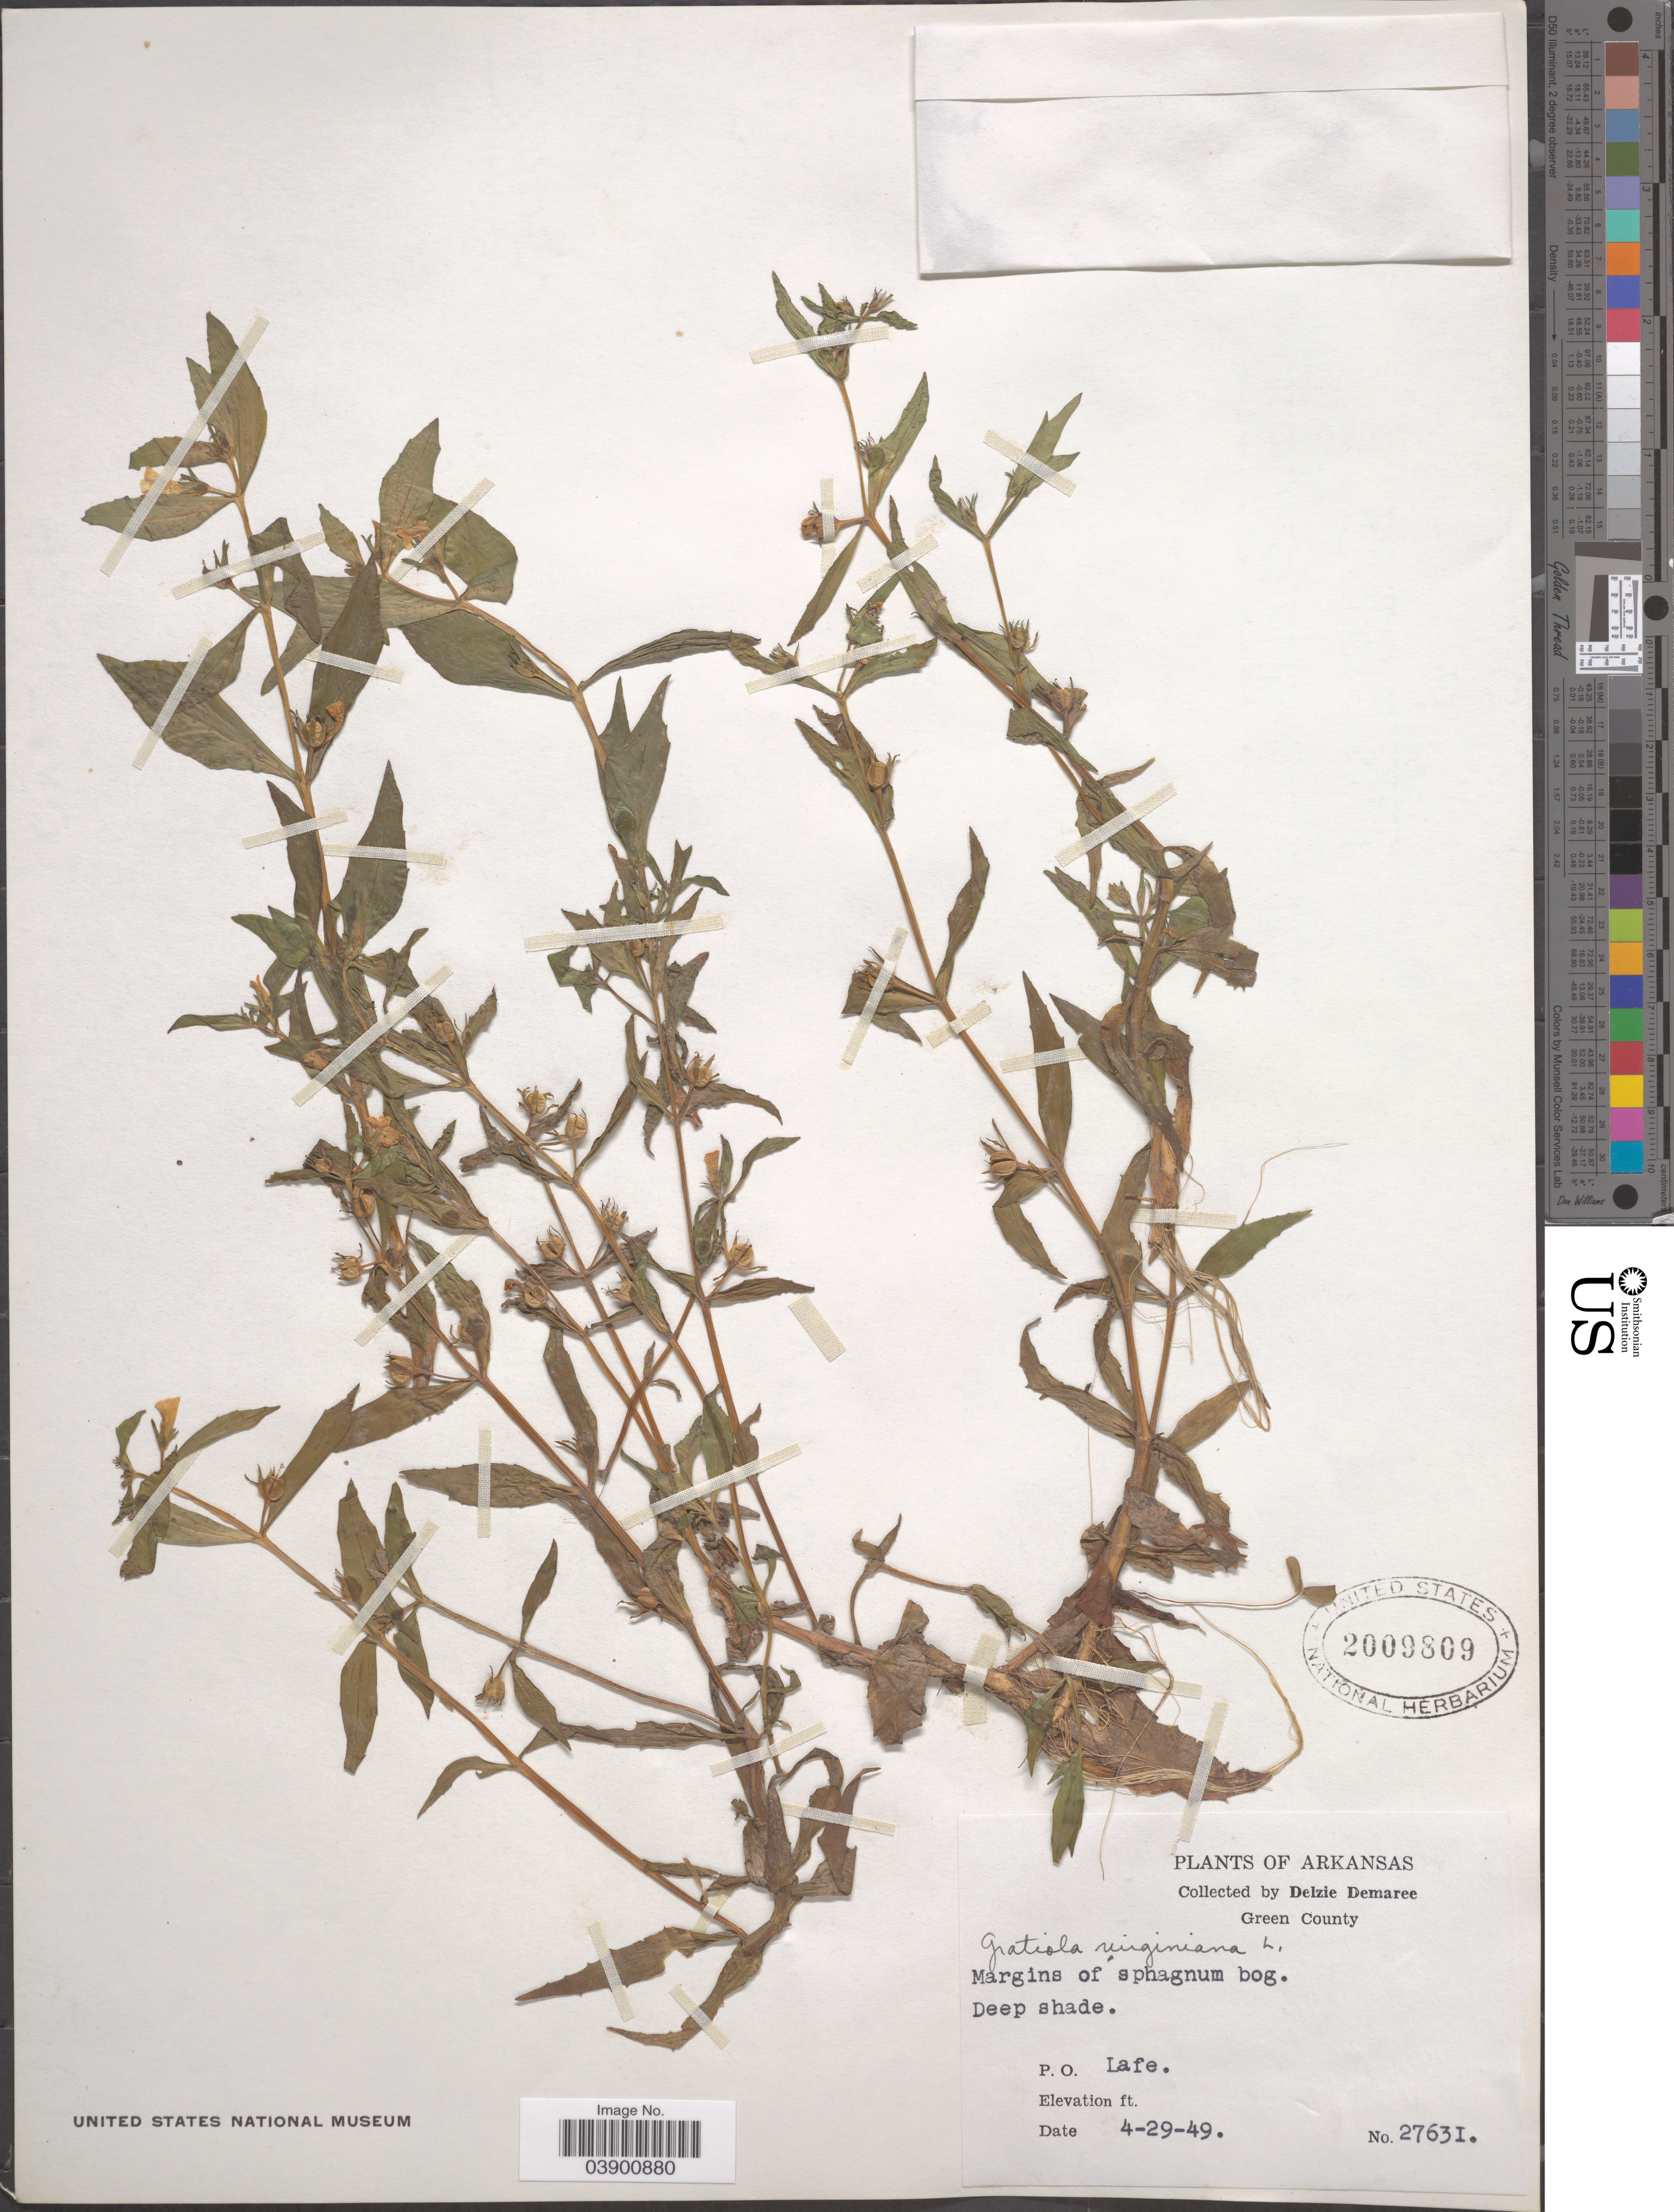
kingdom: Plantae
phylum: Tracheophyta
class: Magnoliopsida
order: Lamiales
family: Plantaginaceae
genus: Gratiola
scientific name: Gratiola virginiana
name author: L.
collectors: D. Demaree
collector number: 27631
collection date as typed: Transcribed d/m/y: 29/4/49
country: United States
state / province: Arkansas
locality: Green County. P. O. Lafe.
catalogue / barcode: US 2009809